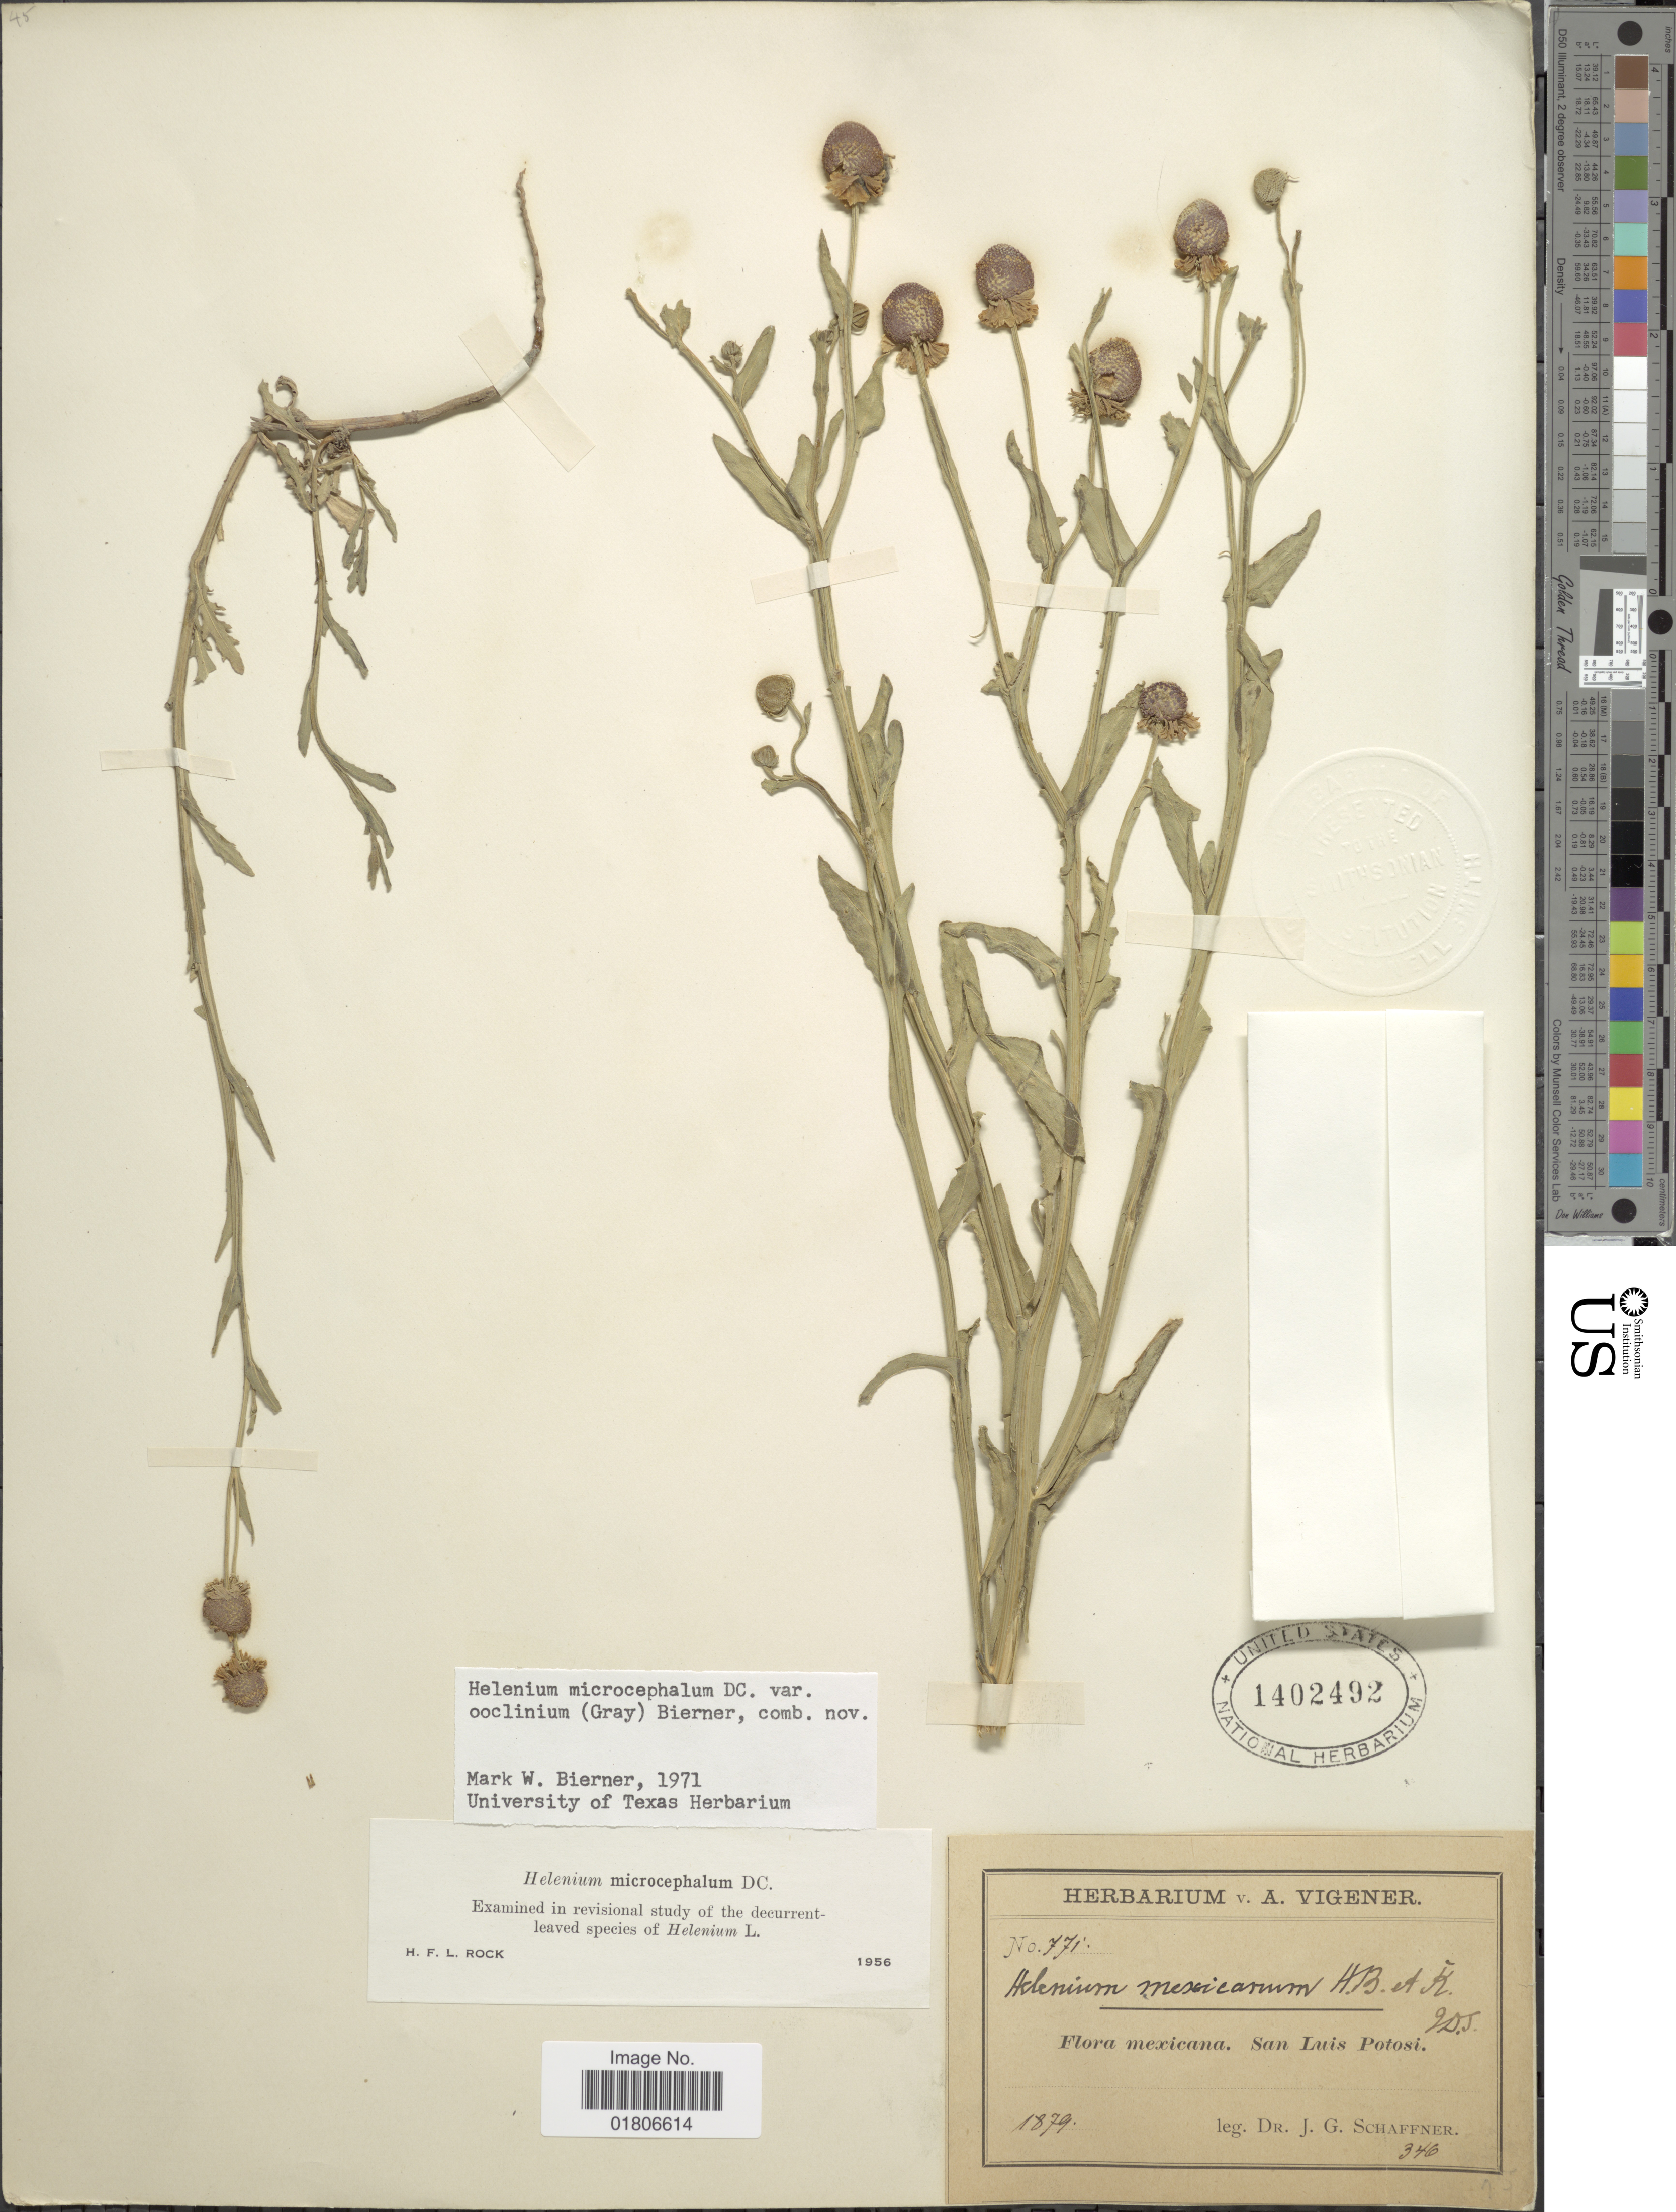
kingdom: Plantae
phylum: Tracheophyta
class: Magnoliopsida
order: Asterales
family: Asteraceae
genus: Helenium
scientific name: Helenium microcephalum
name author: DC.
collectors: J. G. Schaffner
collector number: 346/771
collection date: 1879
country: Mexico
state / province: San Luis Potosí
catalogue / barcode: US 1402492